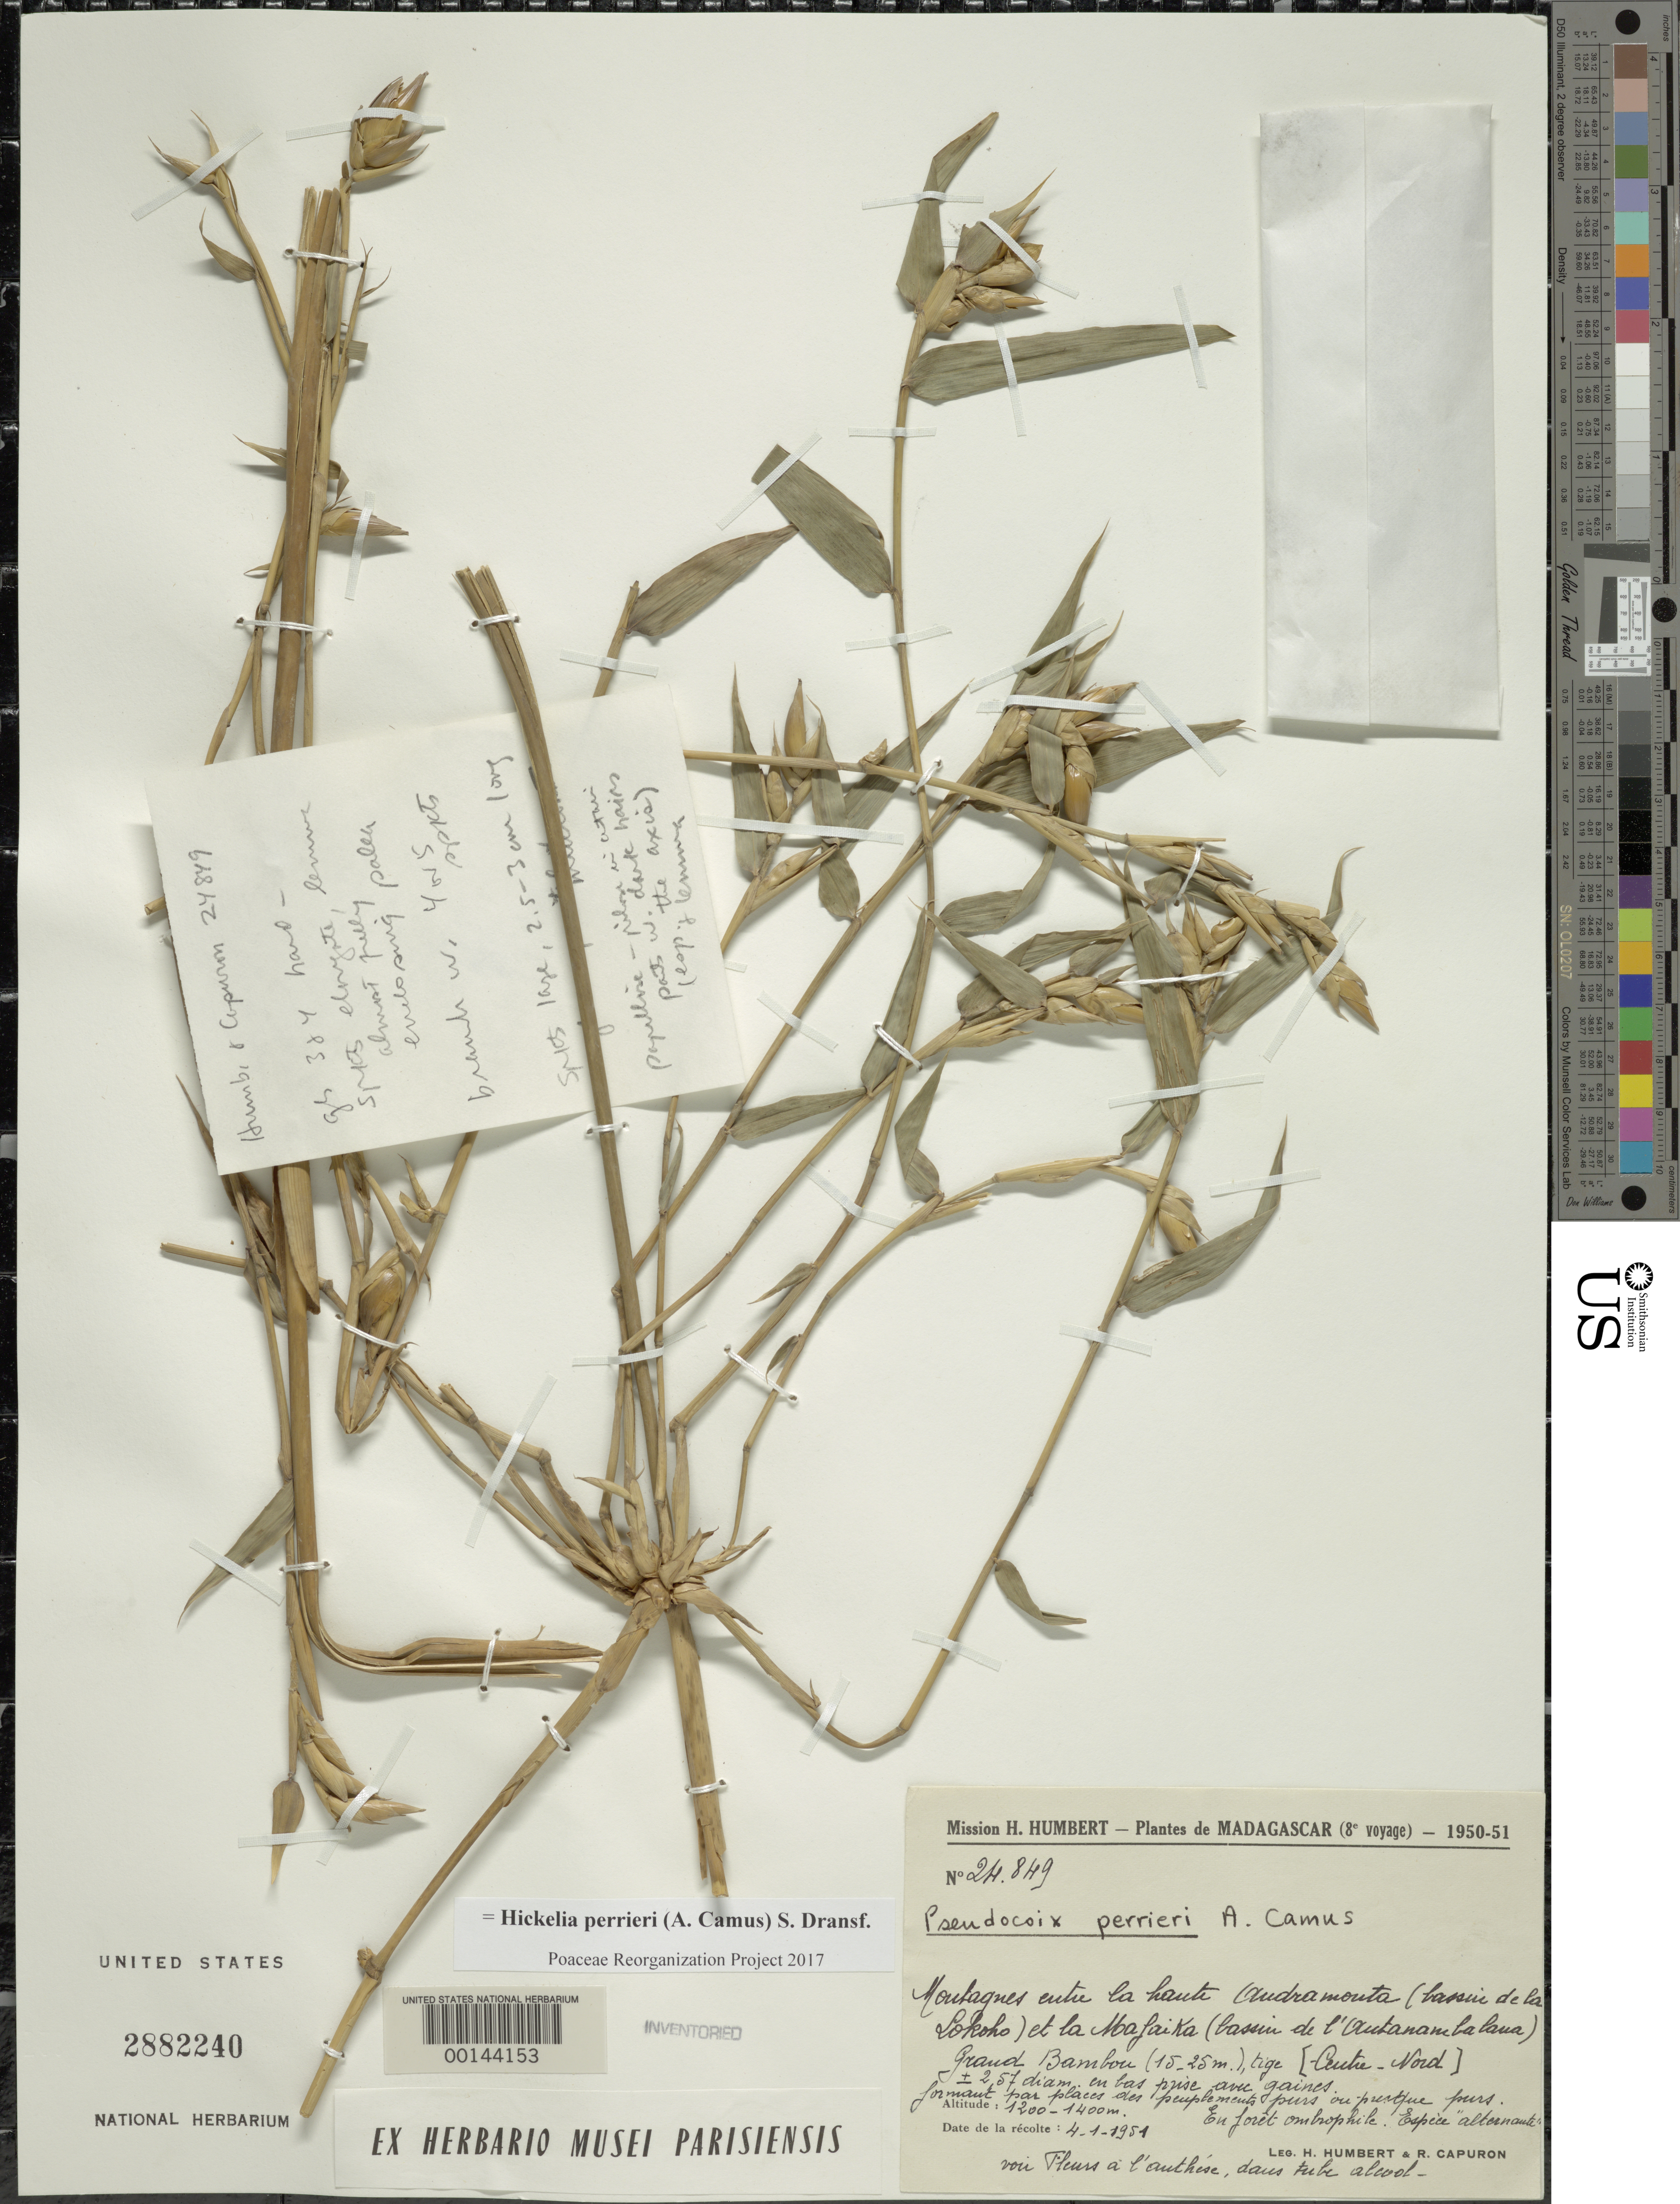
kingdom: Plantae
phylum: Tracheophyta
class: Liliopsida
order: Poales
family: Poaceae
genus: Hickelia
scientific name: Hickelia perrieri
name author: (A. Camus) S. Dransf.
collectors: H. Humbert & R. P. Capuron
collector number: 24849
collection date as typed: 04 Jan 1951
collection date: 1951-01-04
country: Madagascar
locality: Mafaika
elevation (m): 1200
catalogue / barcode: US 2882240